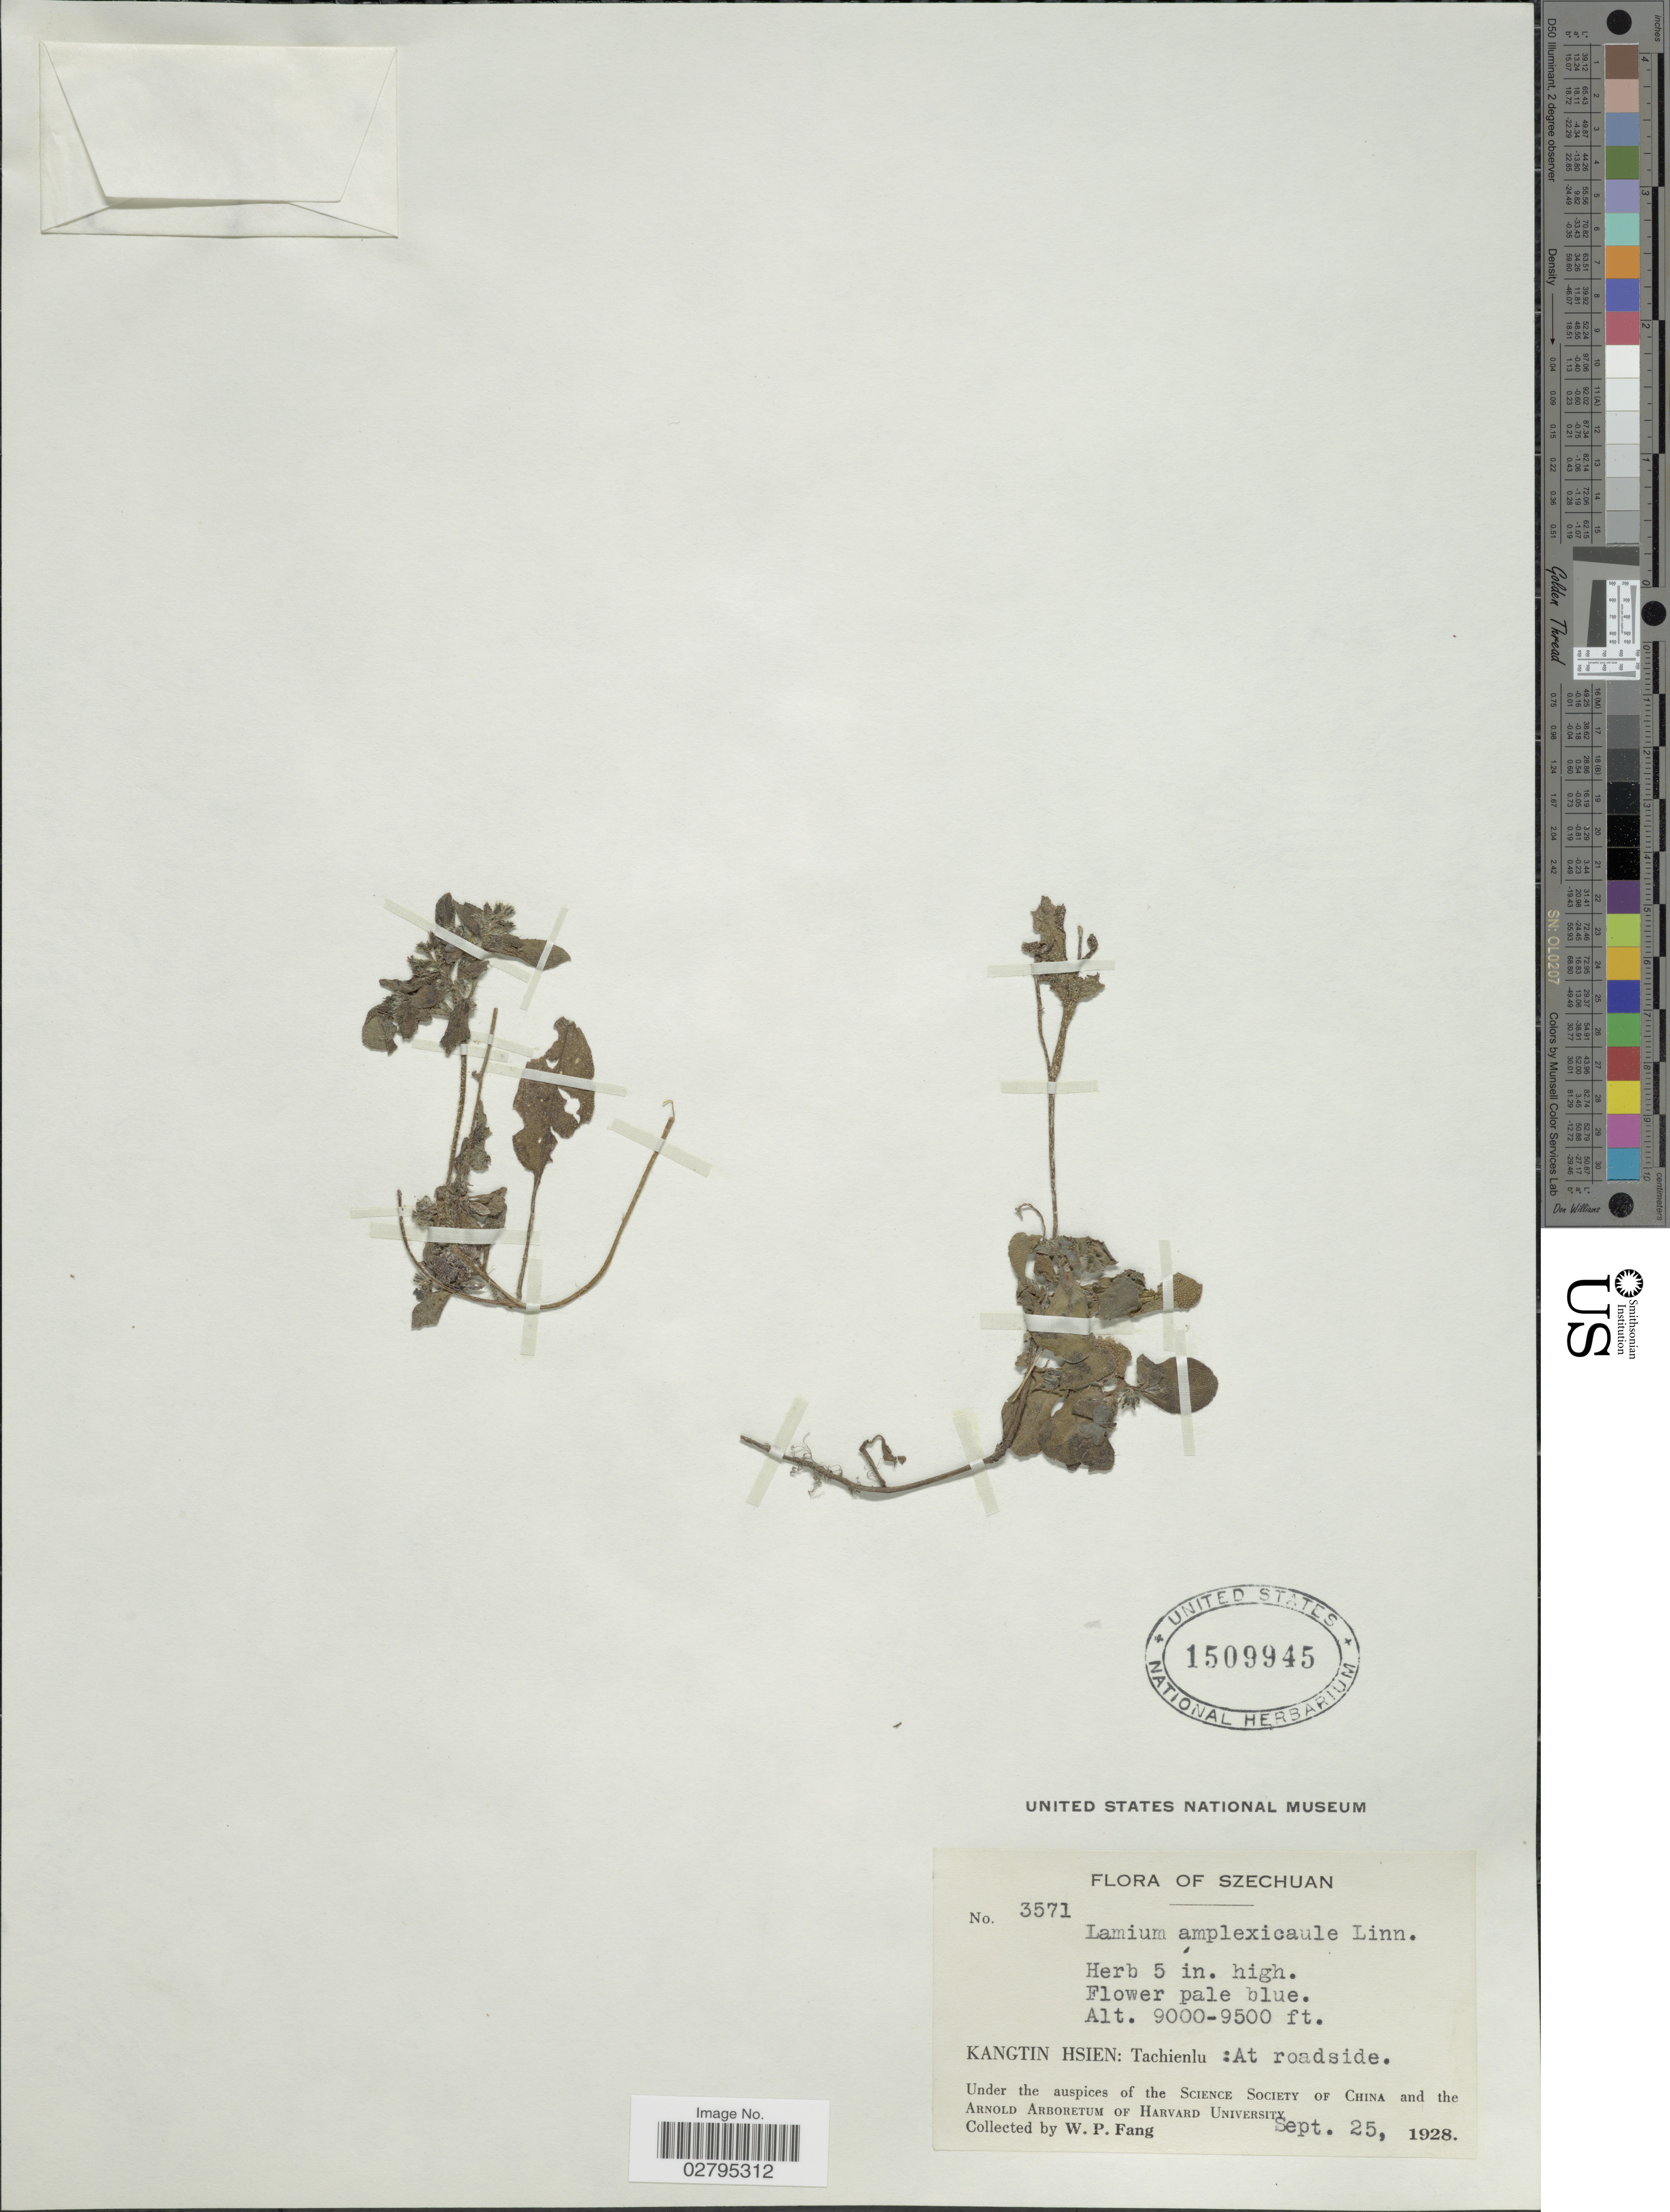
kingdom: Plantae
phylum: Tracheophyta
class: Magnoliopsida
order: Lamiales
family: Lamiaceae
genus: Lamium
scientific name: Lamium amplexicaule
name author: L.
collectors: W. P. Fang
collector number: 3571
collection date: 1928-09-25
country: China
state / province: Sichuan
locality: Szechuan, Kangtin Hsien: Tachienlu: At roadside.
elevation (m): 2743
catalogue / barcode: US 1509945